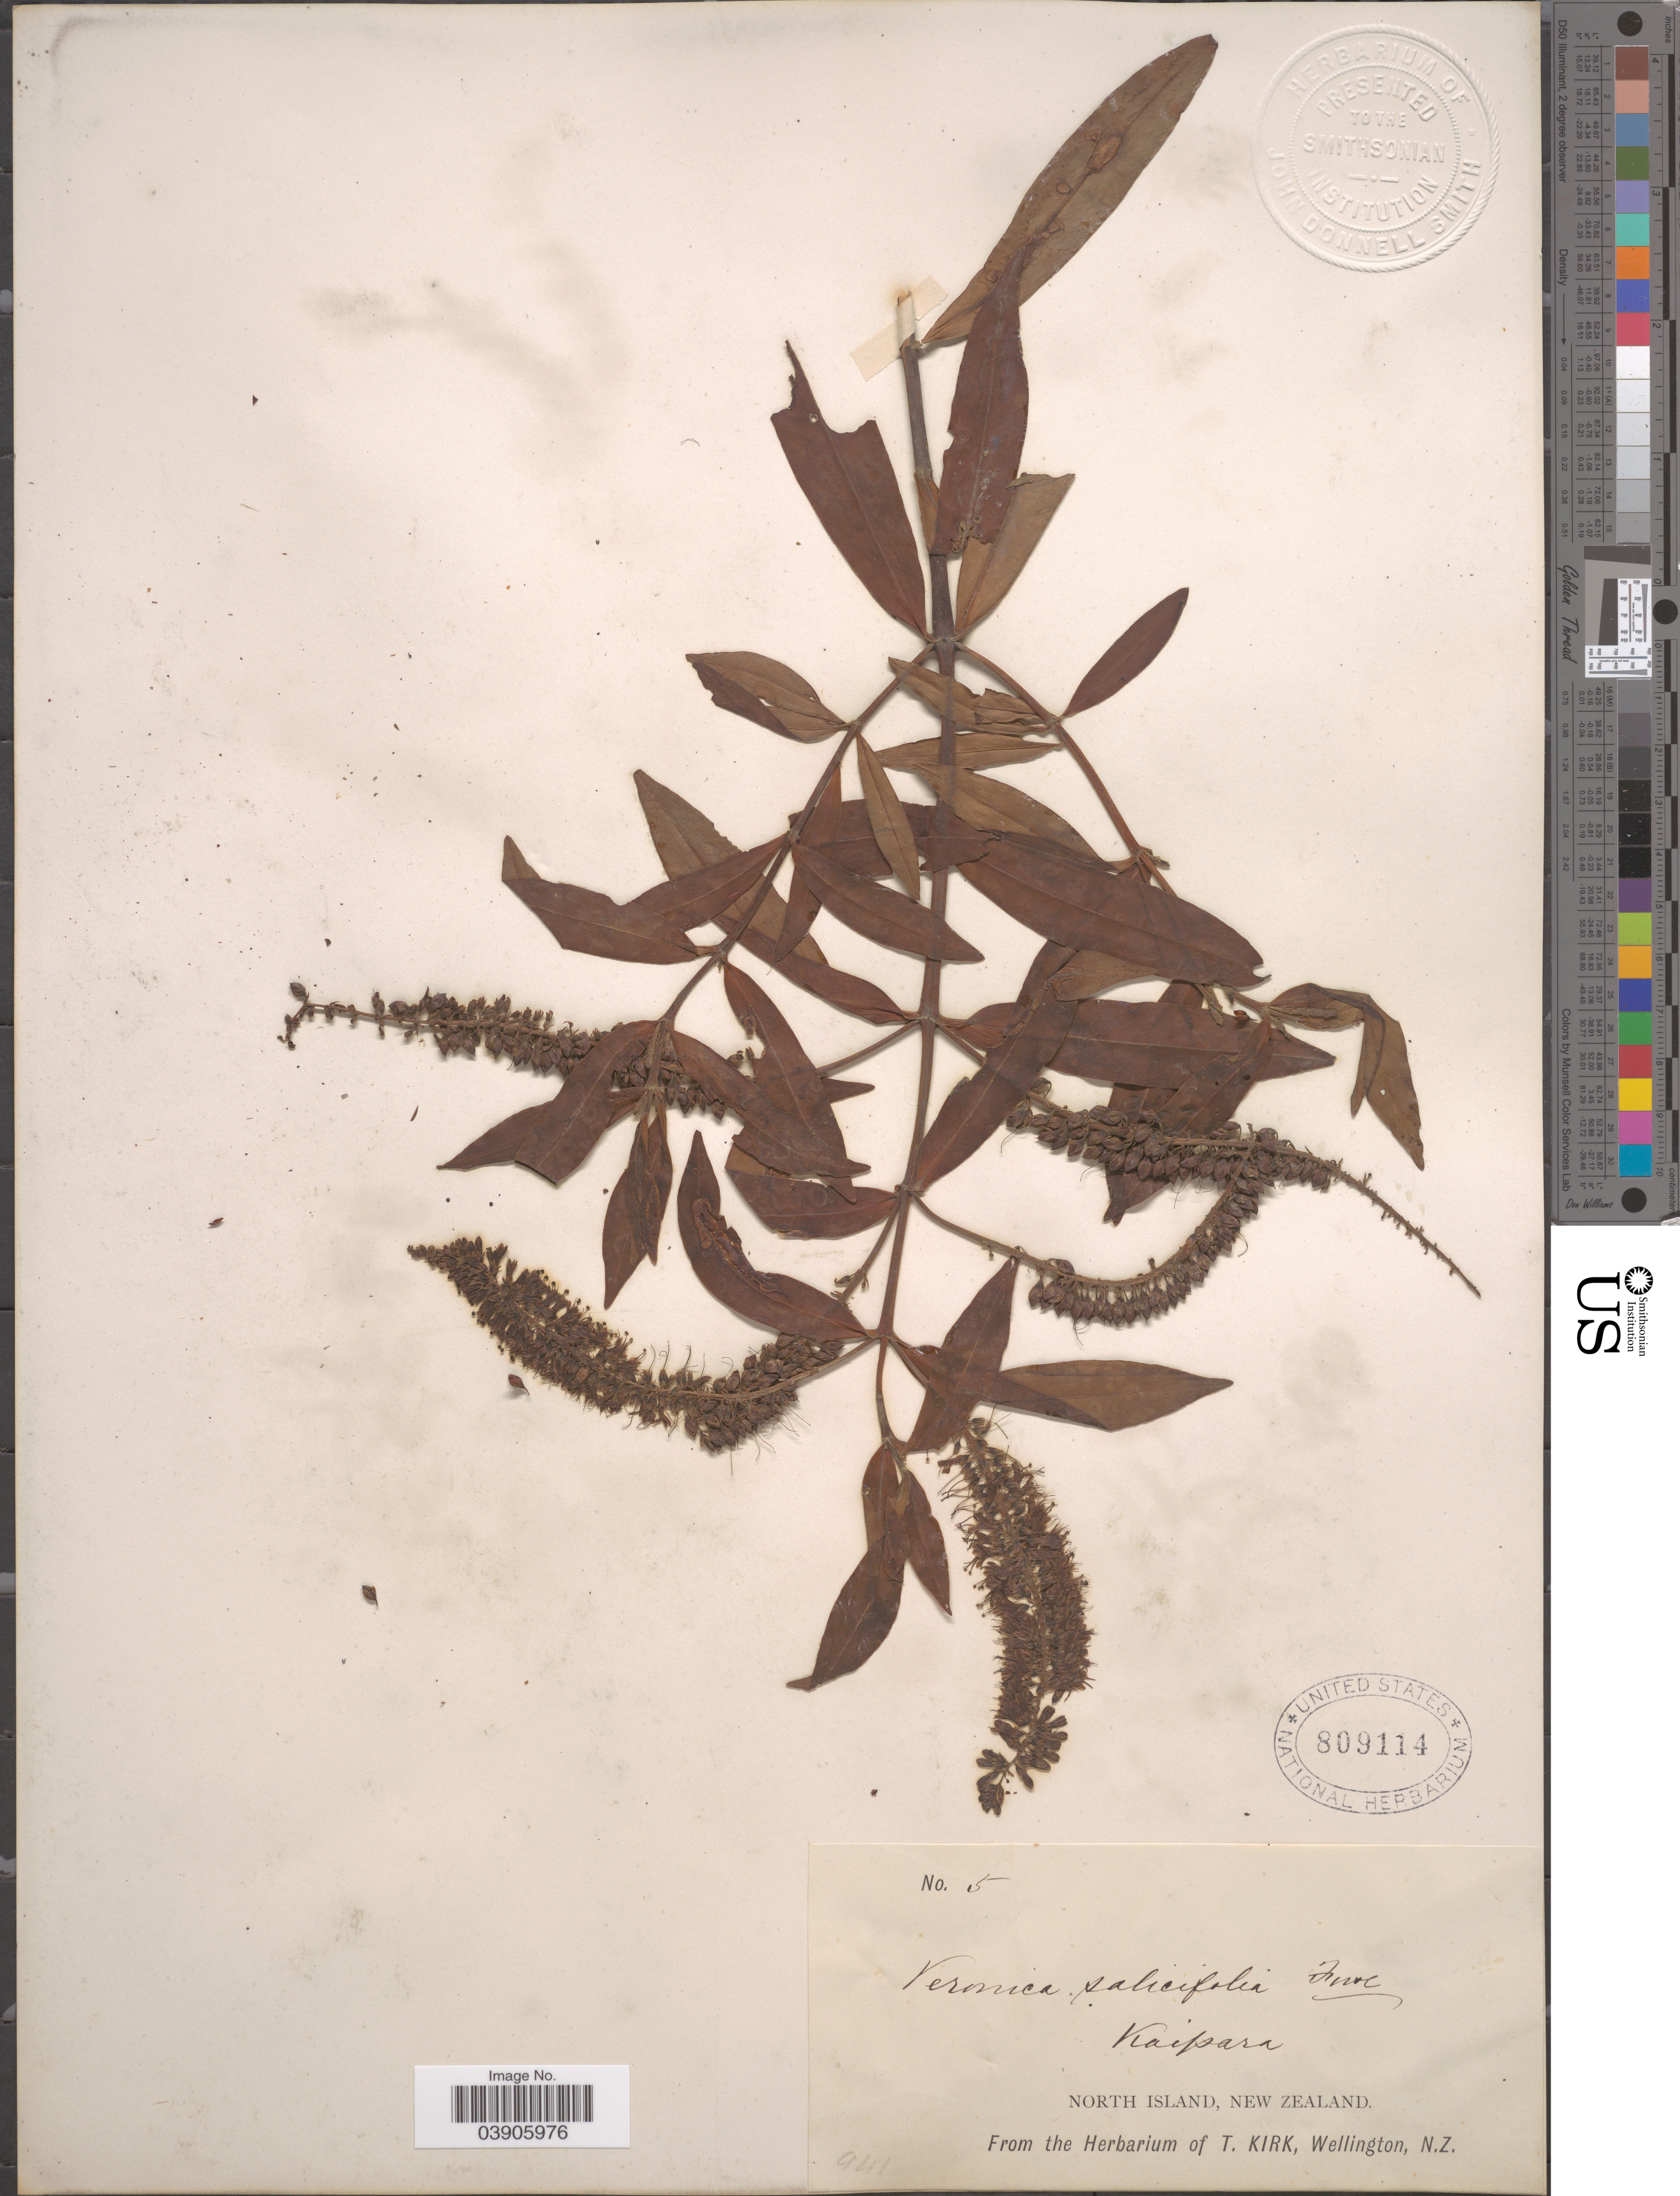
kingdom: Plantae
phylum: Tracheophyta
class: Magnoliopsida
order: Lamiales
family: Plantaginaceae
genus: Hebe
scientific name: Hebe salicifolia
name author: (G. Forst.) Pennell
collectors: ex herb. T. Kirk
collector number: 5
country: New Zealand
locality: Kaipara. North Island.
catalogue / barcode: US 809114